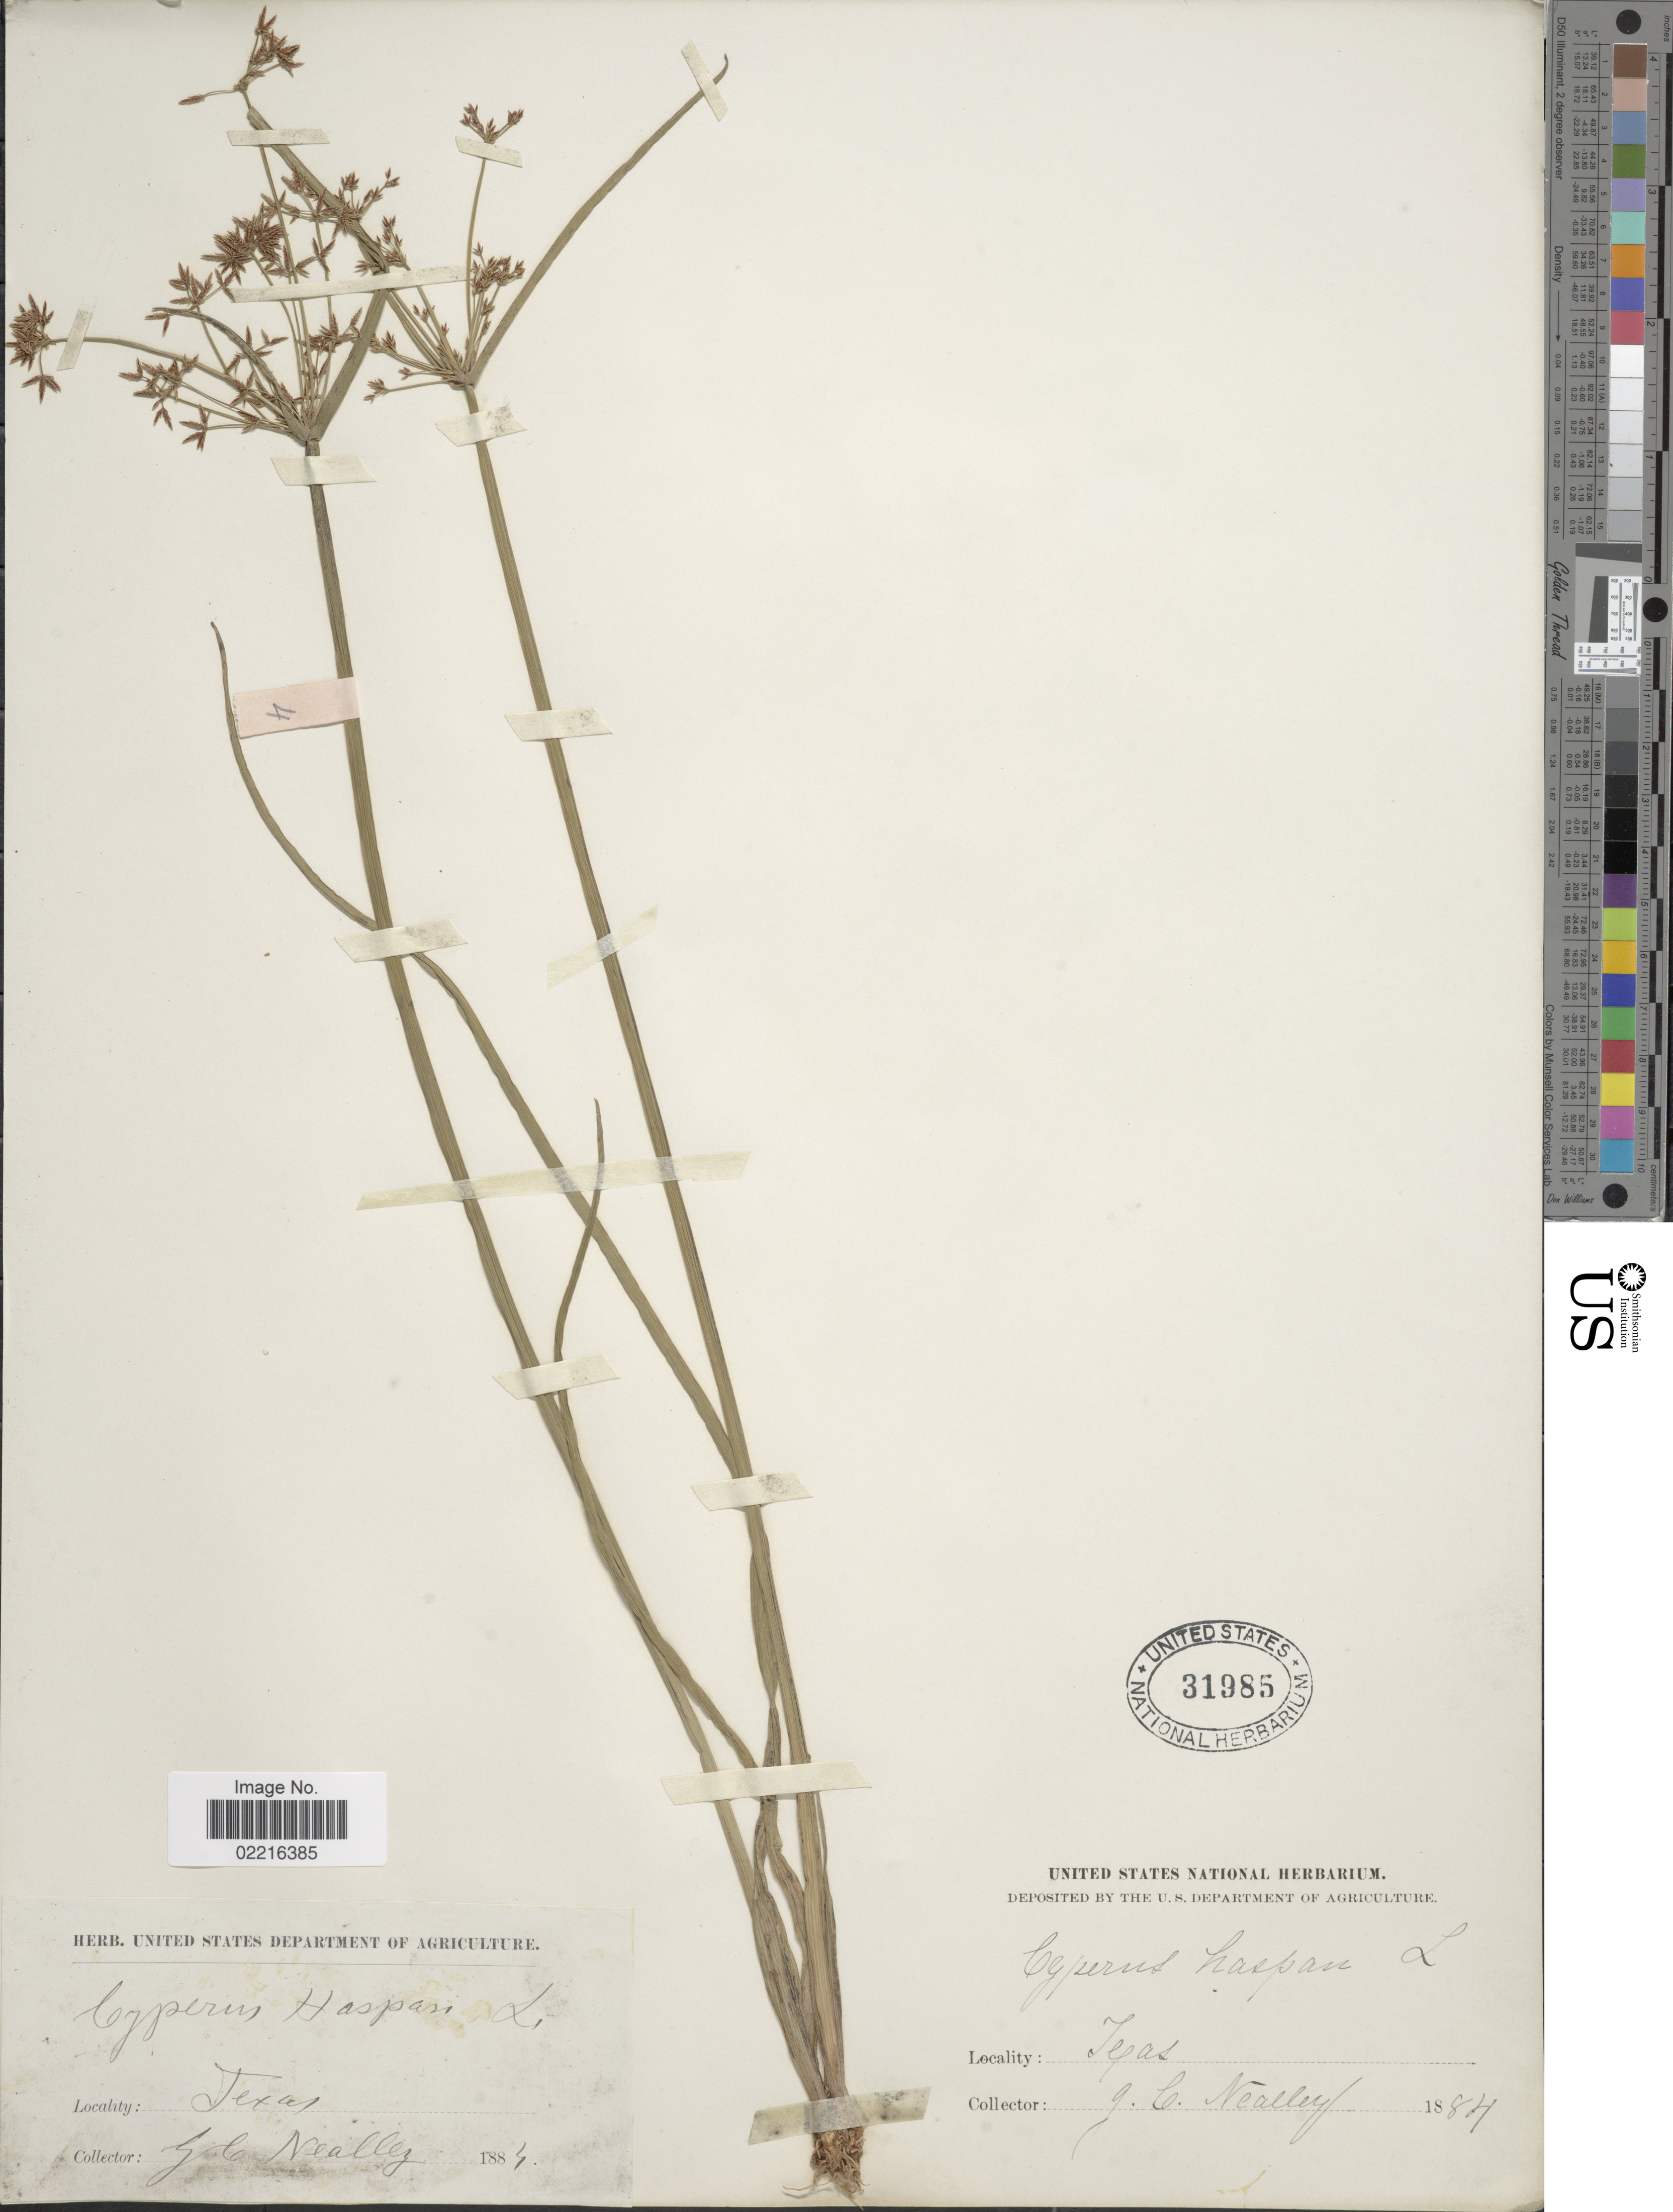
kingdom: Plantae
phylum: Tracheophyta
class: Liliopsida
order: Poales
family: Cyperaceae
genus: Cyperus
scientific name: Cyperus haspan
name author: L.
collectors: G. C. Nealley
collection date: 1884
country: United States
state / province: Texas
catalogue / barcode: US 31985